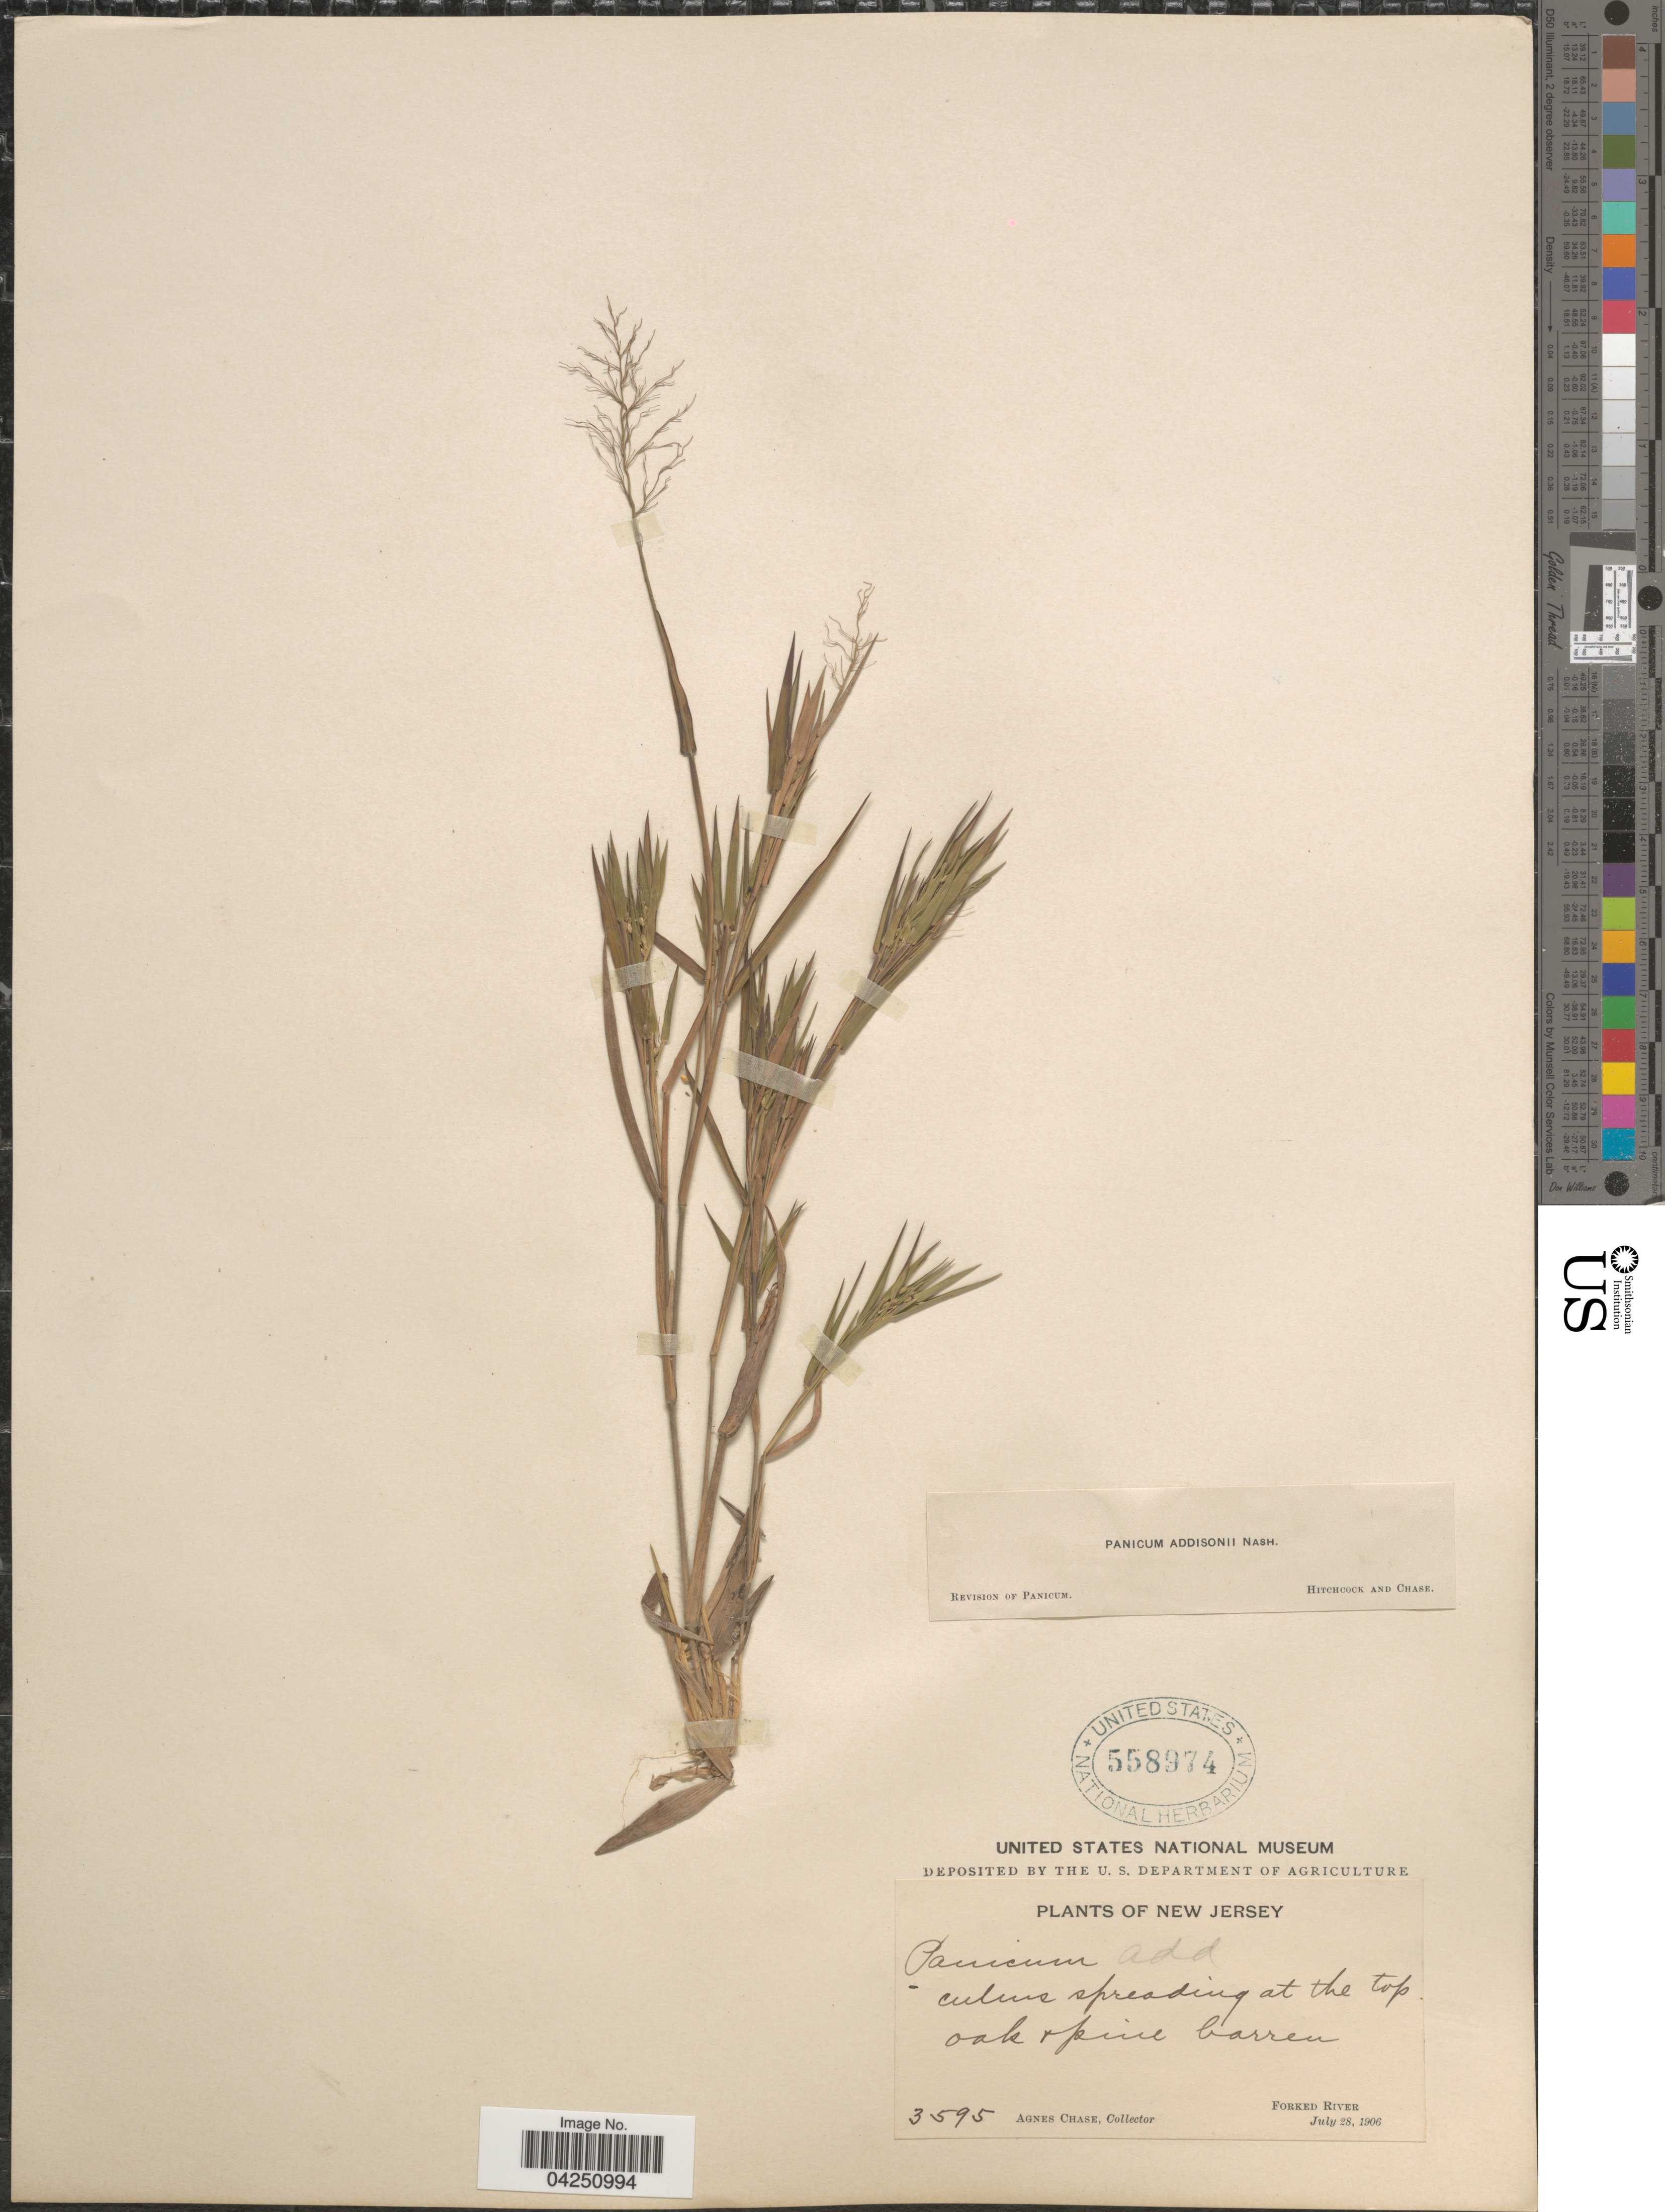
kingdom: Plantae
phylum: Tracheophyta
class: Liliopsida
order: Poales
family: Poaceae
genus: Dichanthelium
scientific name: Dichanthelium acuminatum var. acuminatum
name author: (Sw.) Gould & C.A. Clark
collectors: A. Chase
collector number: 3595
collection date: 1906-07-28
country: United States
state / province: New Jersey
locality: Forked River.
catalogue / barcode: US 558974